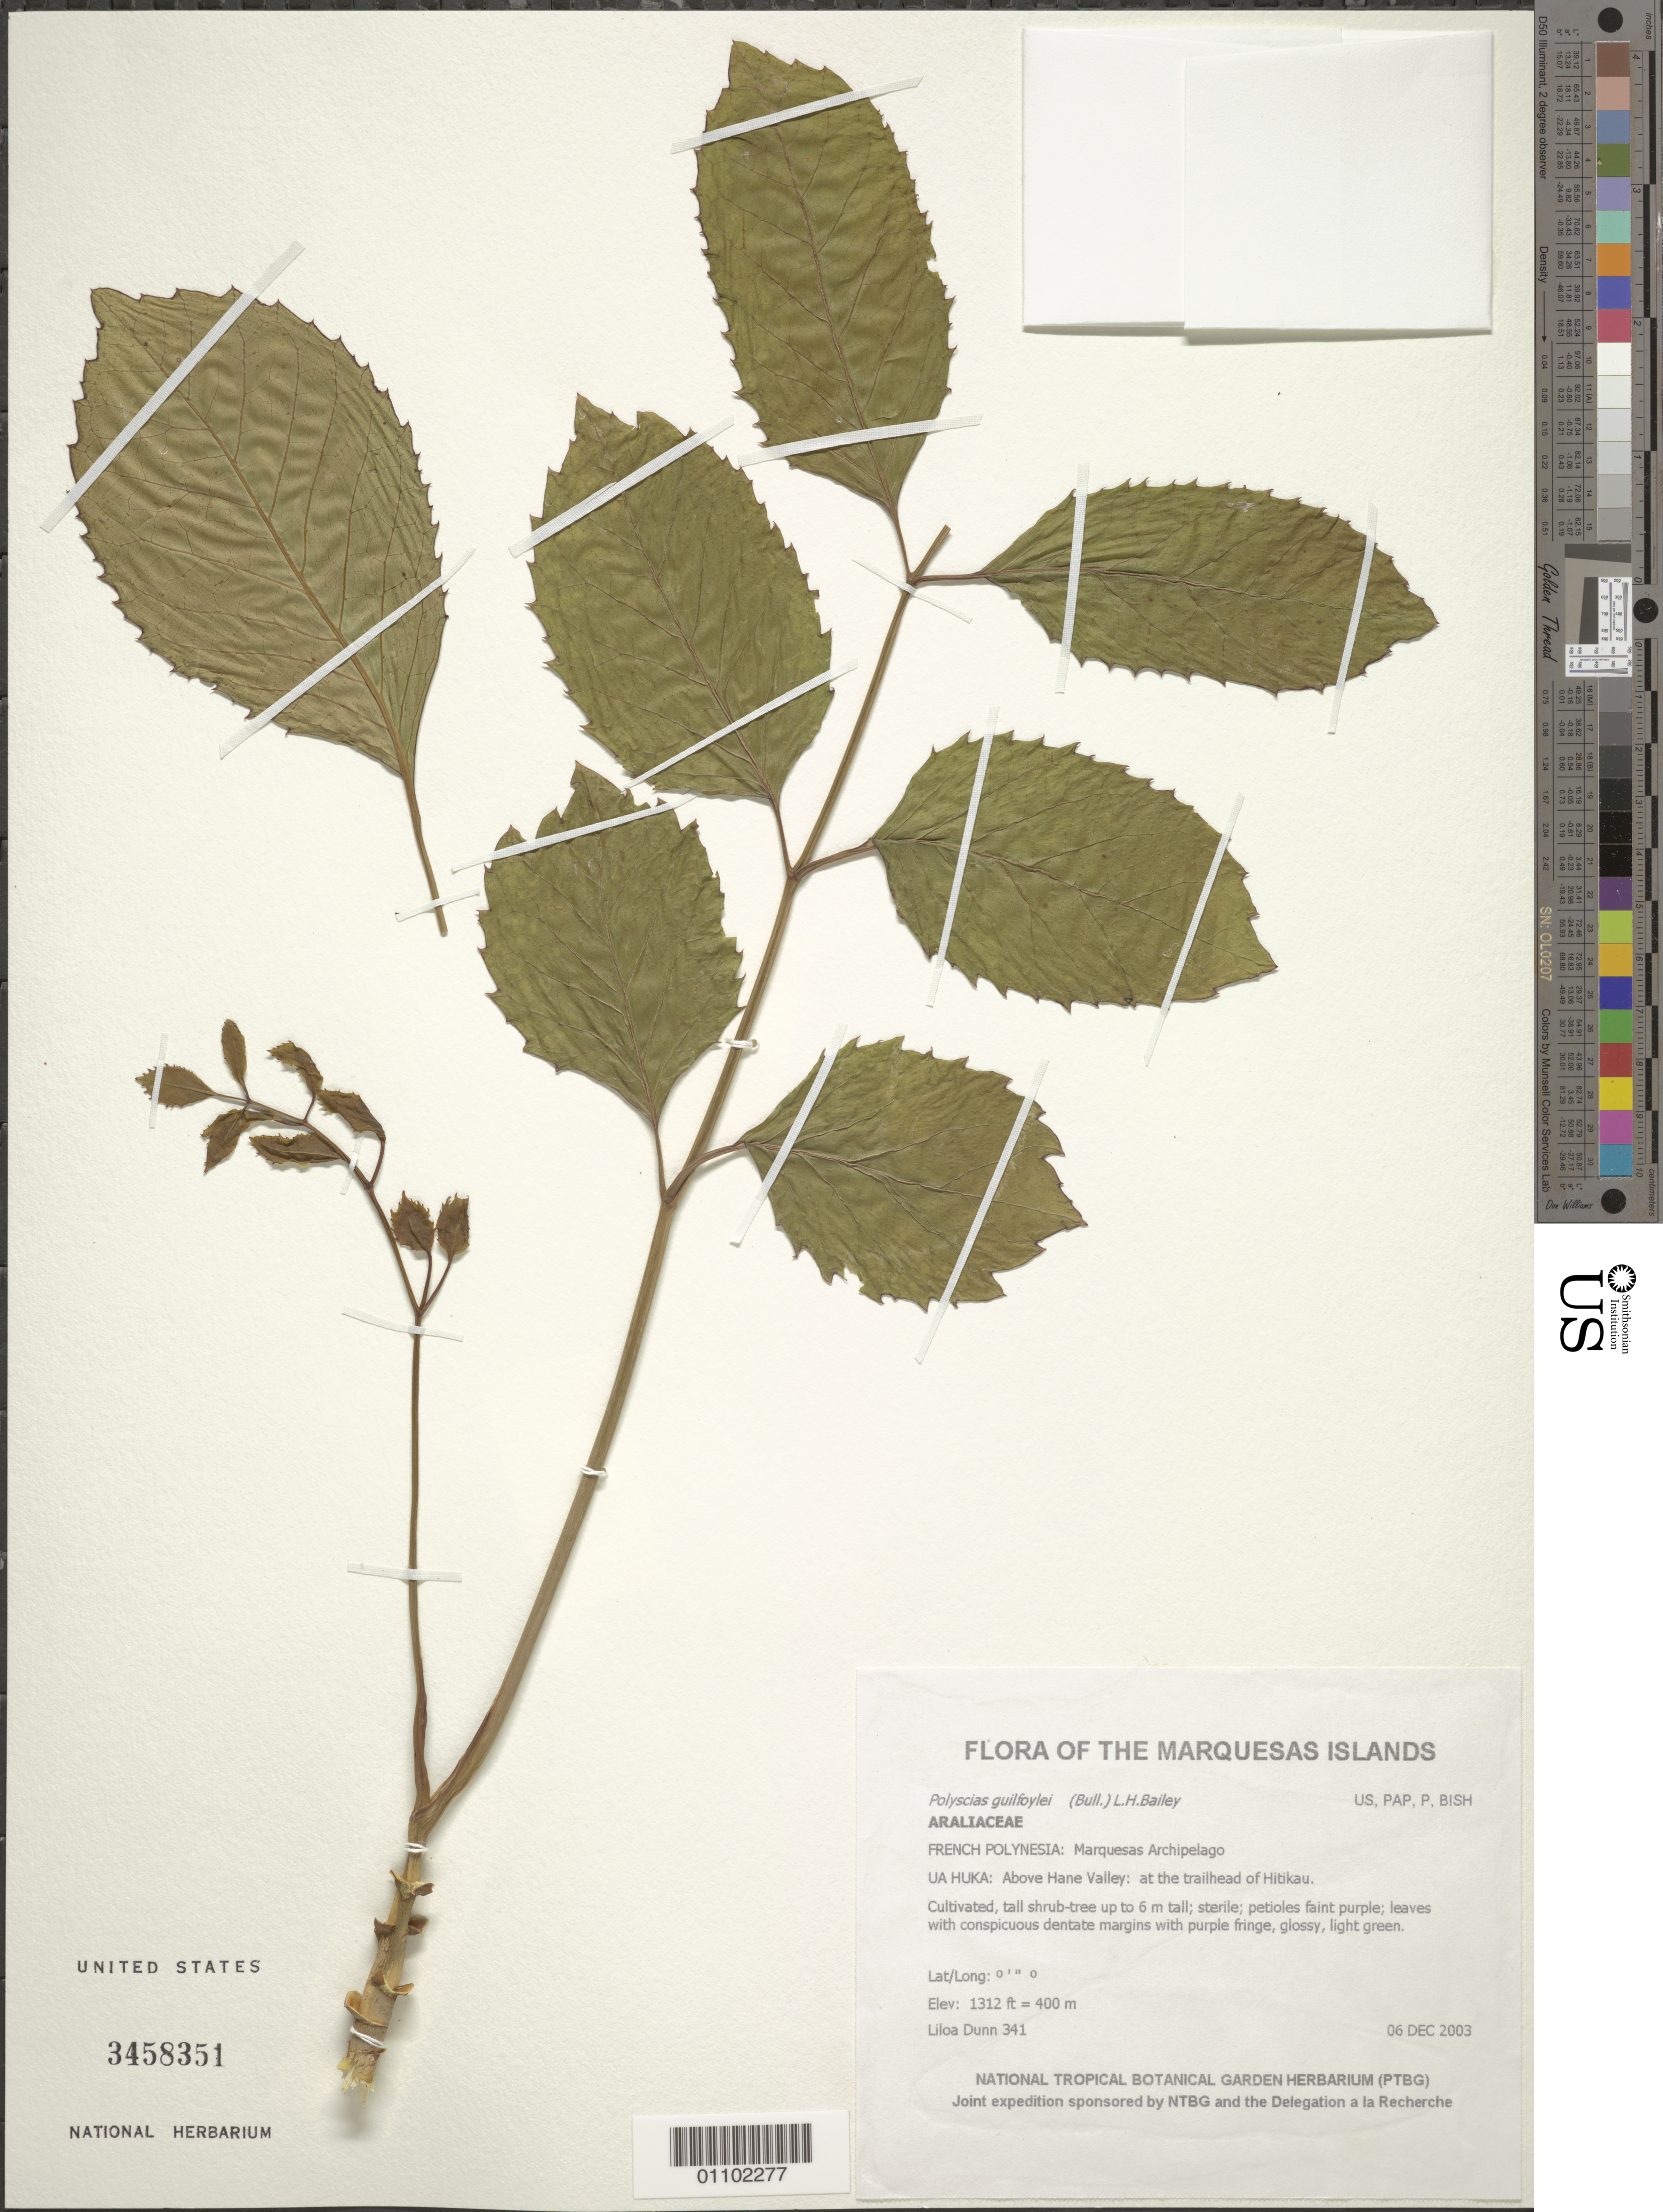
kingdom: Plantae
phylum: Tracheophyta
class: Magnoliopsida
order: Apiales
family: Araliaceae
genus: Polyscias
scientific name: Polyscias guilfoylei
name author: (W. Bull) L.H. Bailey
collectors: L. Dunn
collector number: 341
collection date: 2003-12-06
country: French Polynesia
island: Ua Huka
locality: Above Hane Valley: at the trailhead of Hitikau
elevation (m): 400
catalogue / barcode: US 3458351